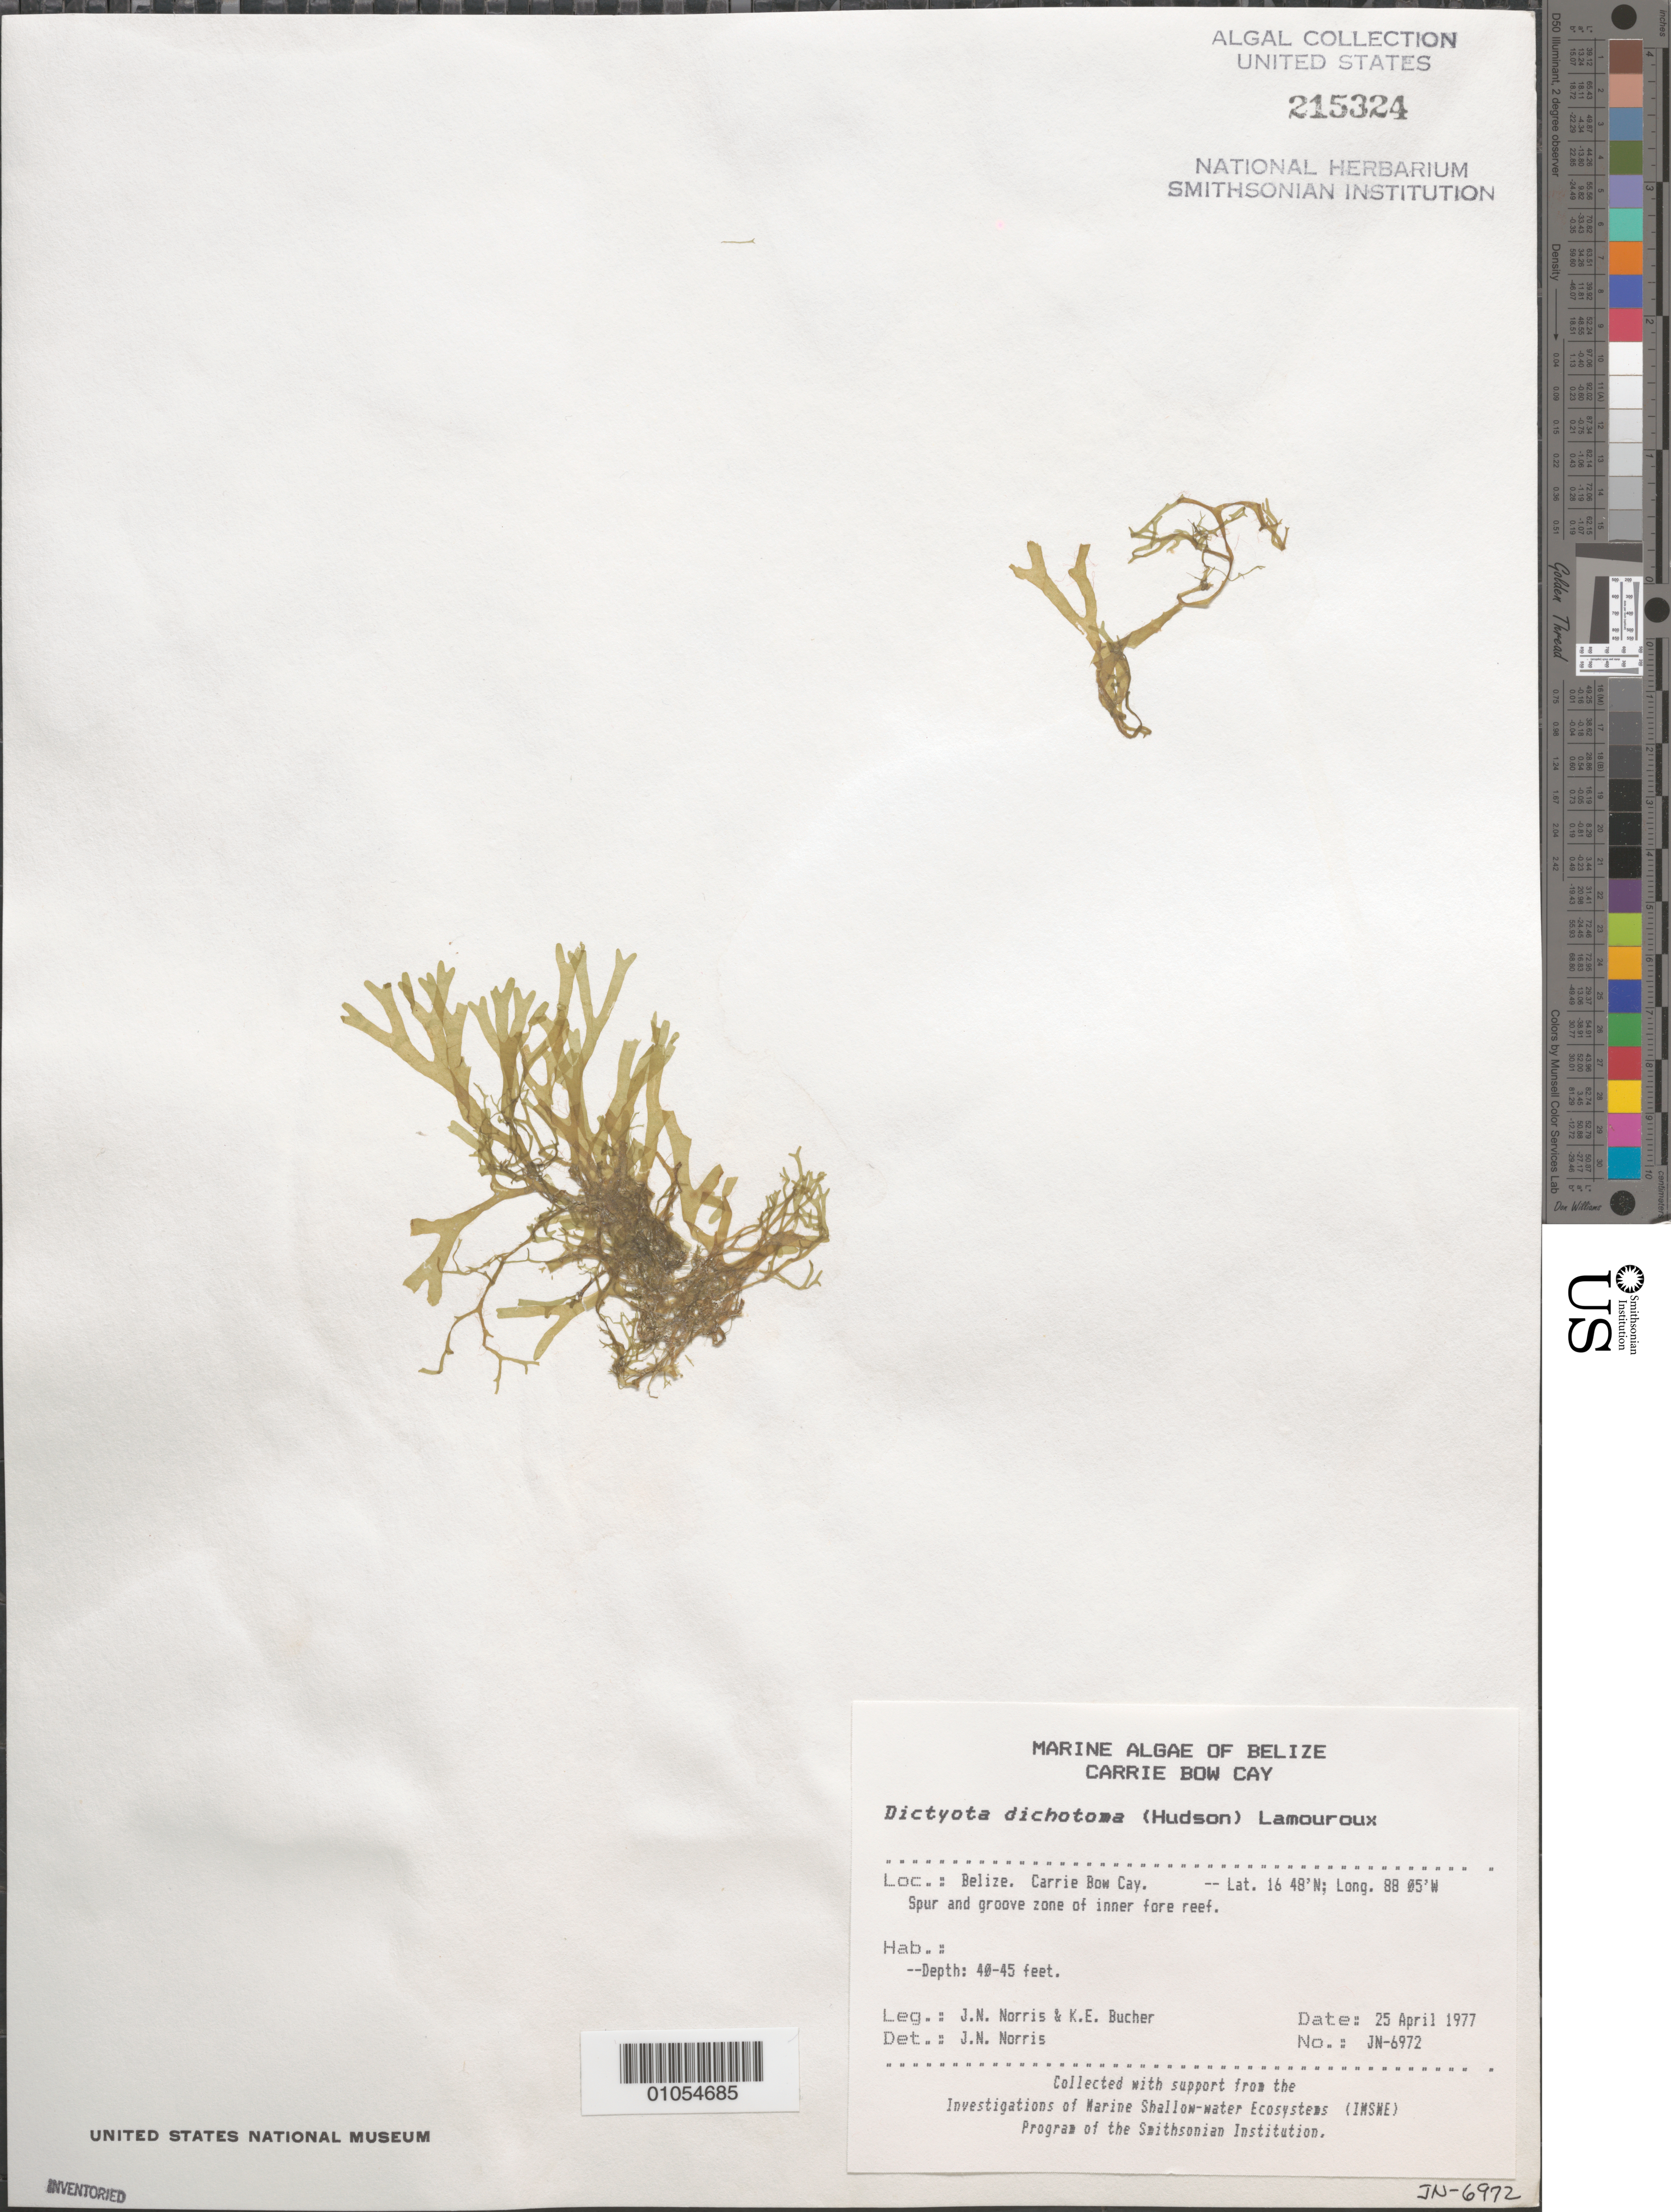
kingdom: Chromista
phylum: Ochrophyta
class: Phaeophyceae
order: Dictyotales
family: Dictyotaceae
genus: Dictyota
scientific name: Dictyota dichotoma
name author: (Huds.) J.V.Lamouroux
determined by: Norris, James N.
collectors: J. N. Norris & K. E. Bucher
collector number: JN-6972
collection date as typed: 25 Apr 1977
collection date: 1977-04-25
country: Belize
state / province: Stann Creek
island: Carrie Bow Cay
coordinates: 16 48'N, 88 05'W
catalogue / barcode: US 215324